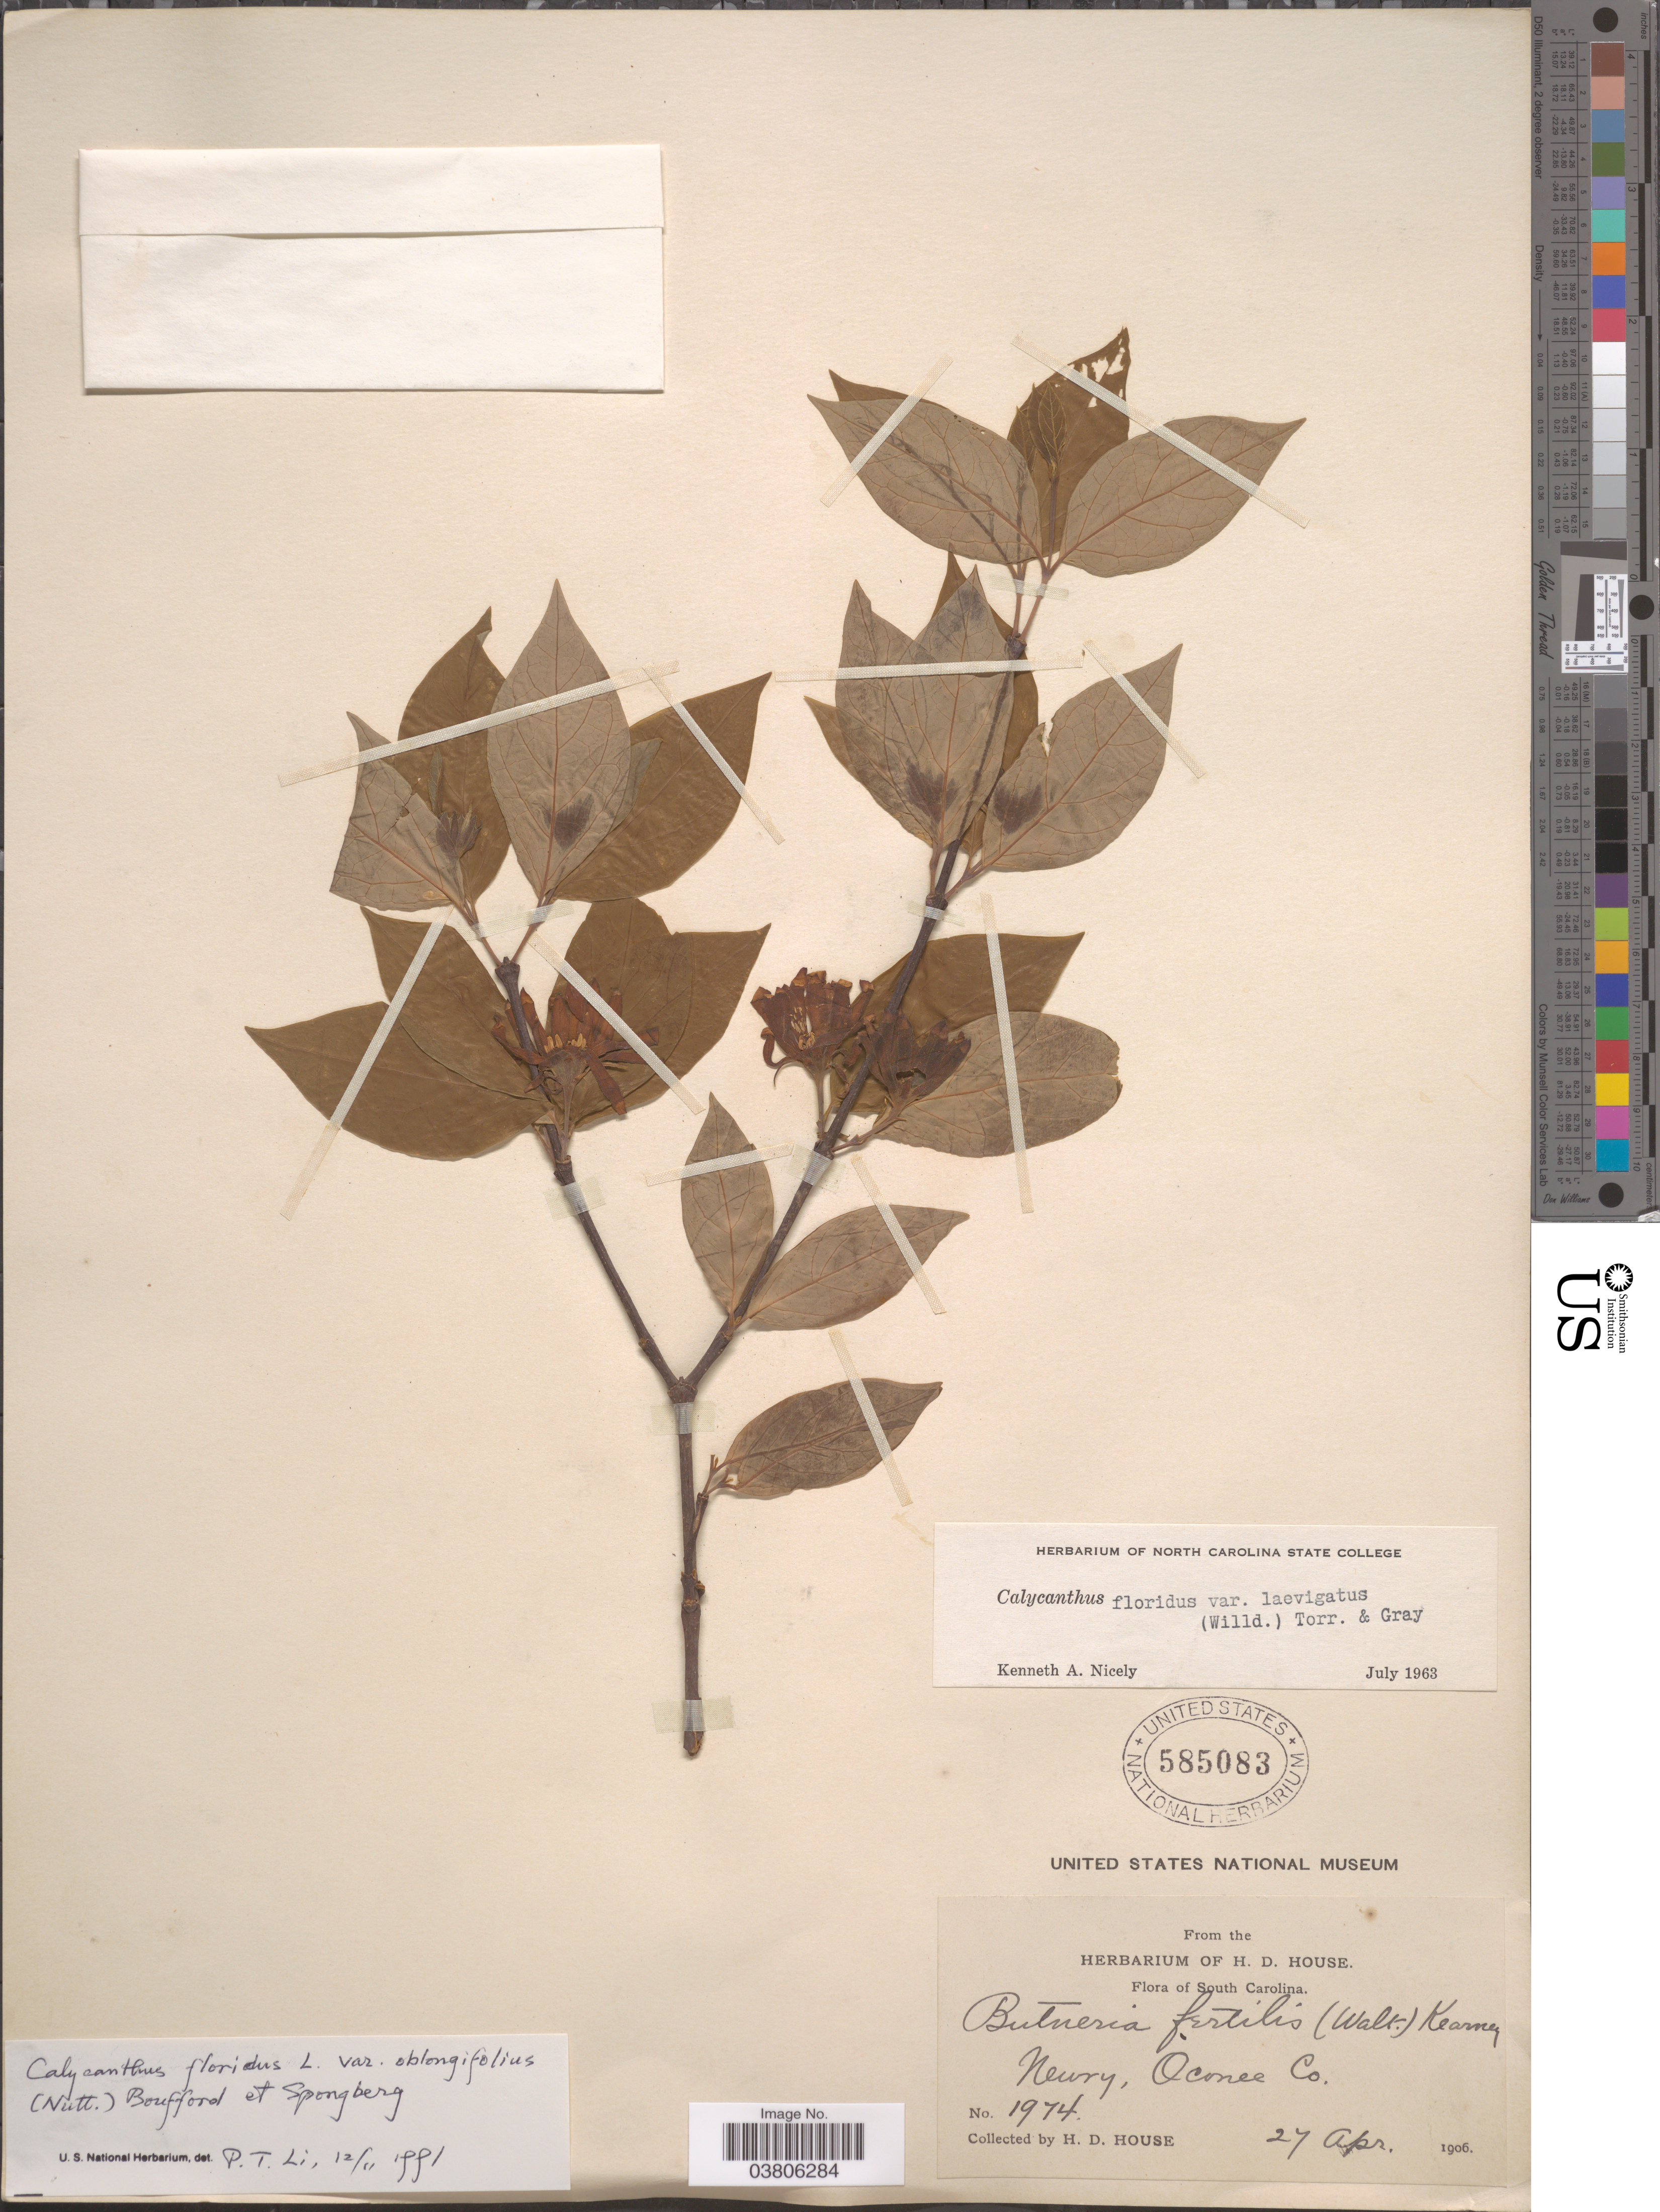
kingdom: Plantae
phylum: Tracheophyta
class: Magnoliopsida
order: Laurales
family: Calycanthaceae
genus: Calycanthus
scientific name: Calycanthus floridus var. laevigatus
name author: (Willd.) Torr. & A. Gray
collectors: H. D. House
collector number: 1974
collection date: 1906-04-27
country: United States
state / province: South Carolina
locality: Newry, Oconee Co.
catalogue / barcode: US 585083